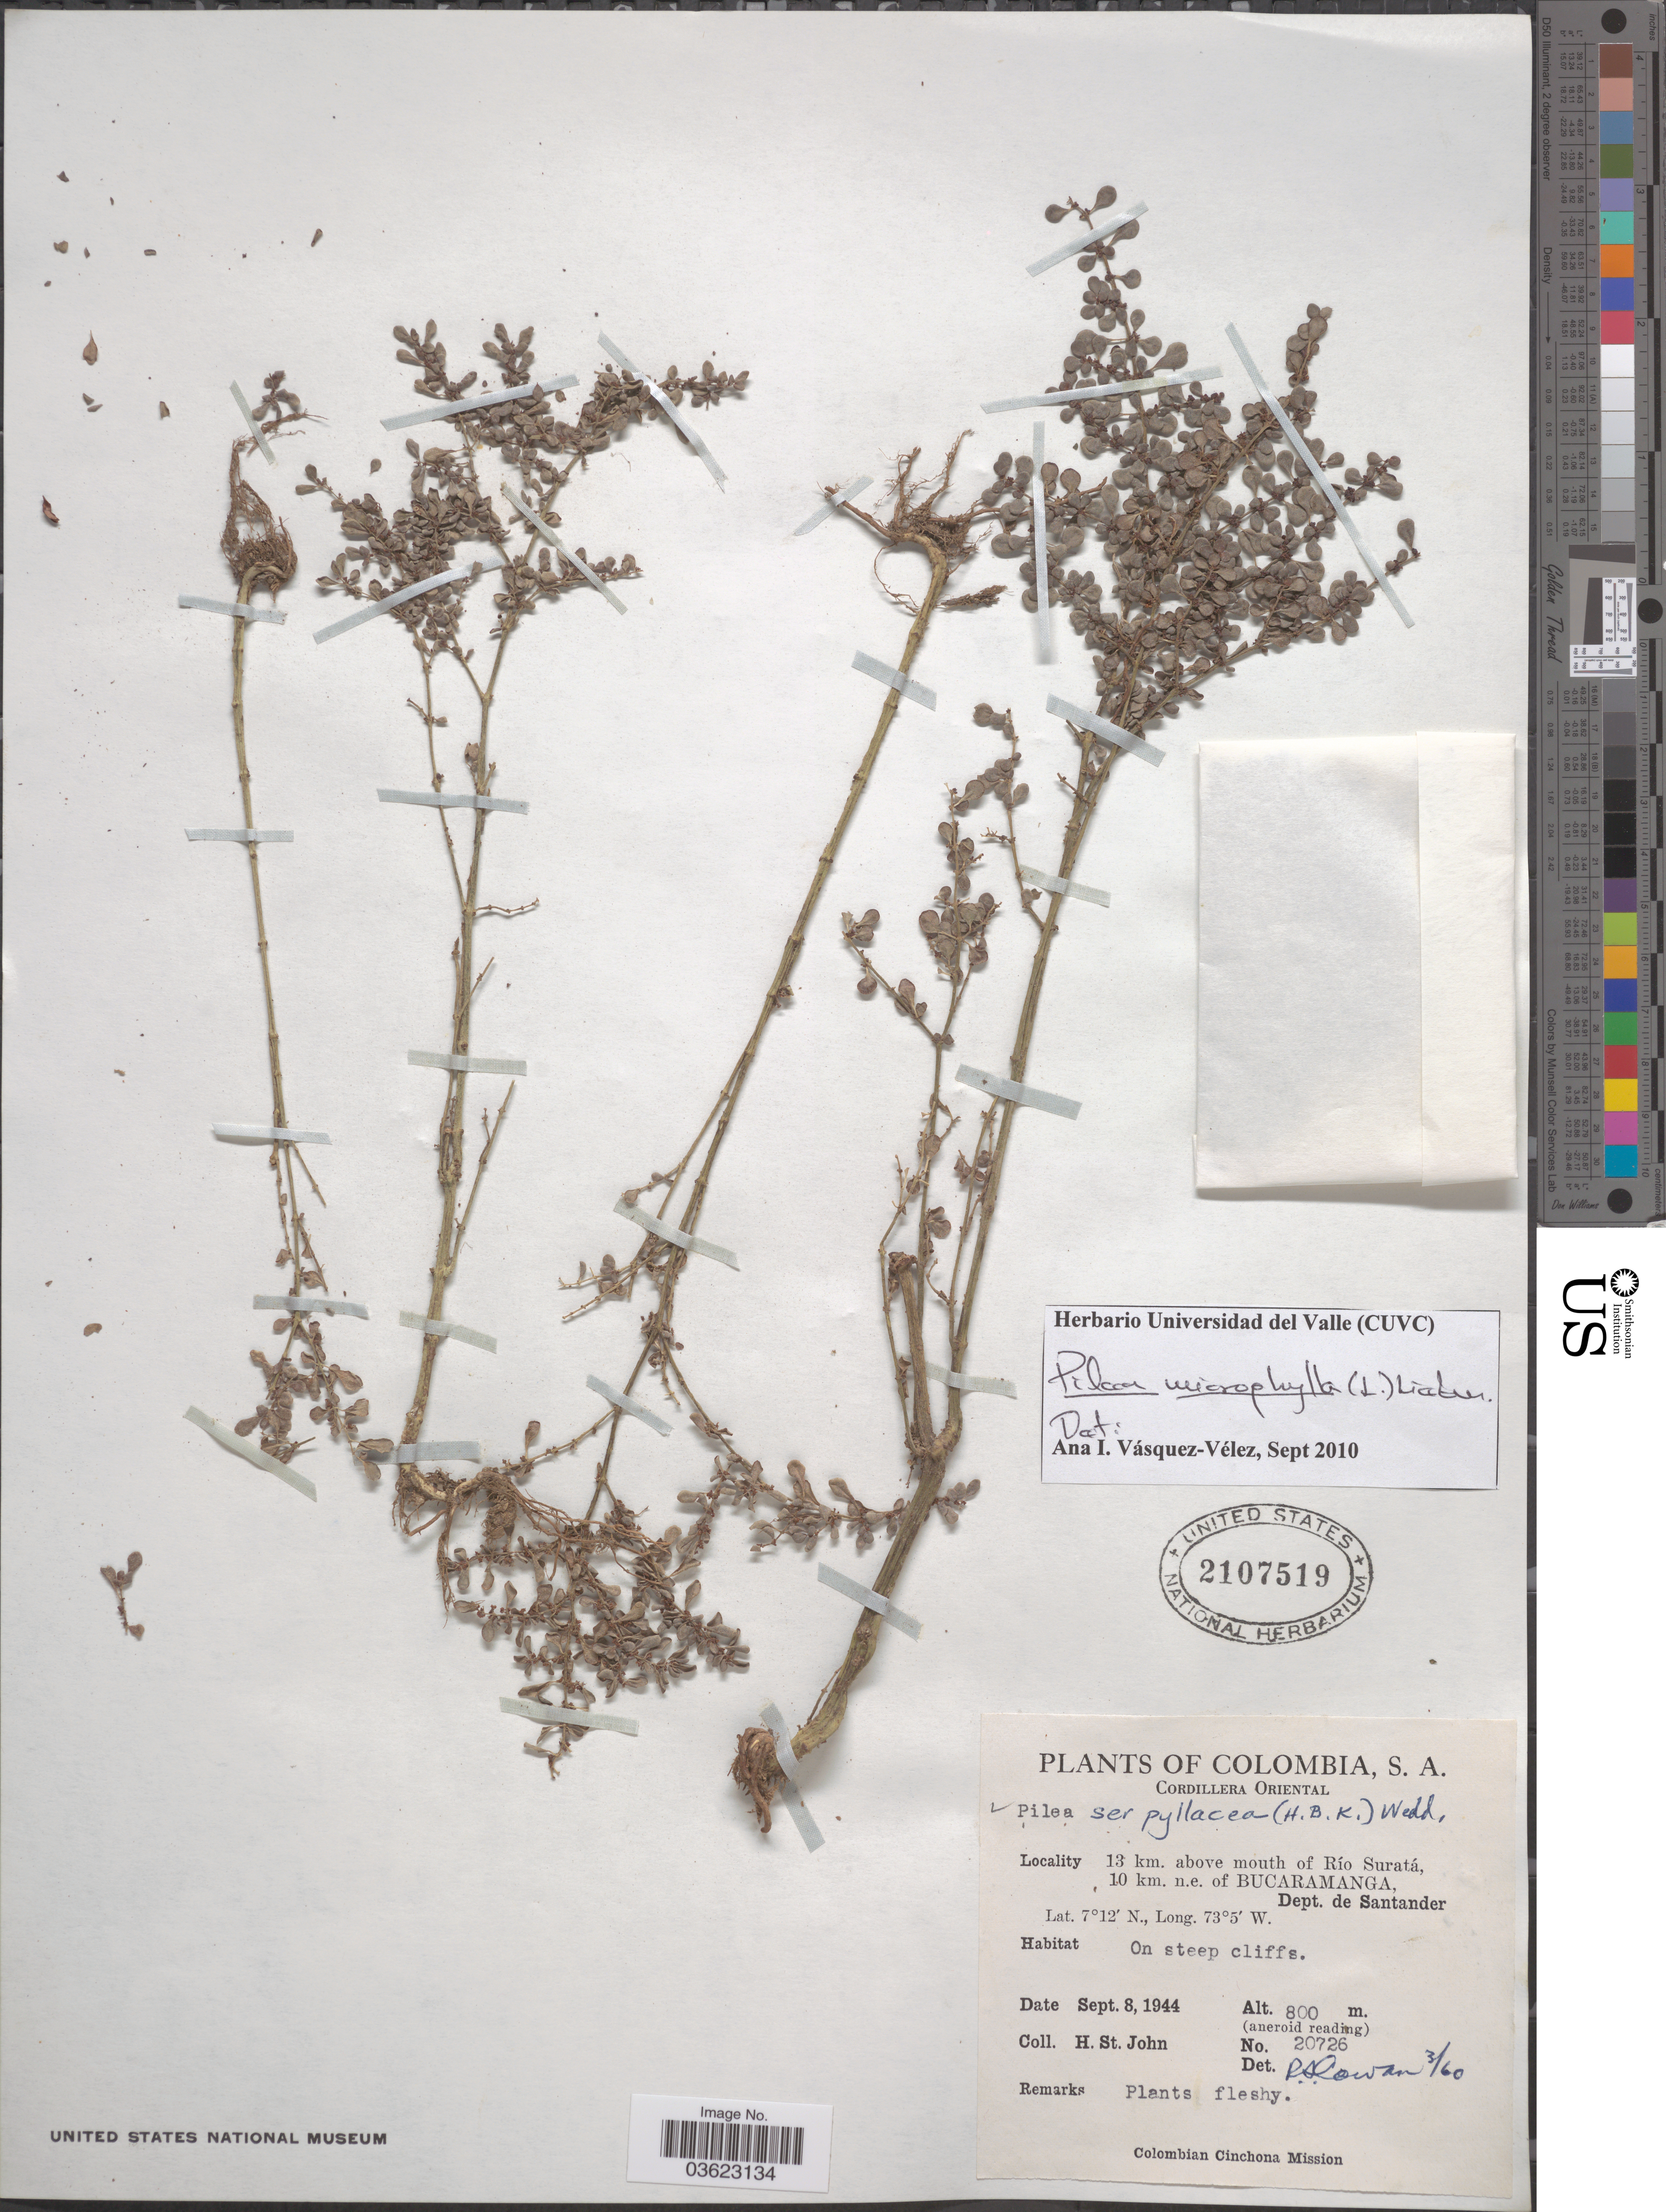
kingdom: Plantae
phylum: Tracheophyta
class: Magnoliopsida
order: Rosales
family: Urticaceae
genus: Pilea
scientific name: Pilea microphylla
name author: (L.) Liebm.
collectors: H. St. John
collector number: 20726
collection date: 1944-09-08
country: Colombia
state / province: Santander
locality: Cordillera Oriental. 13 km. above mouth of Río Suratá, 10 km. n.e. of Bucaramanga, Dept, de Santander.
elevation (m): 800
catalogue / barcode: US 2107519